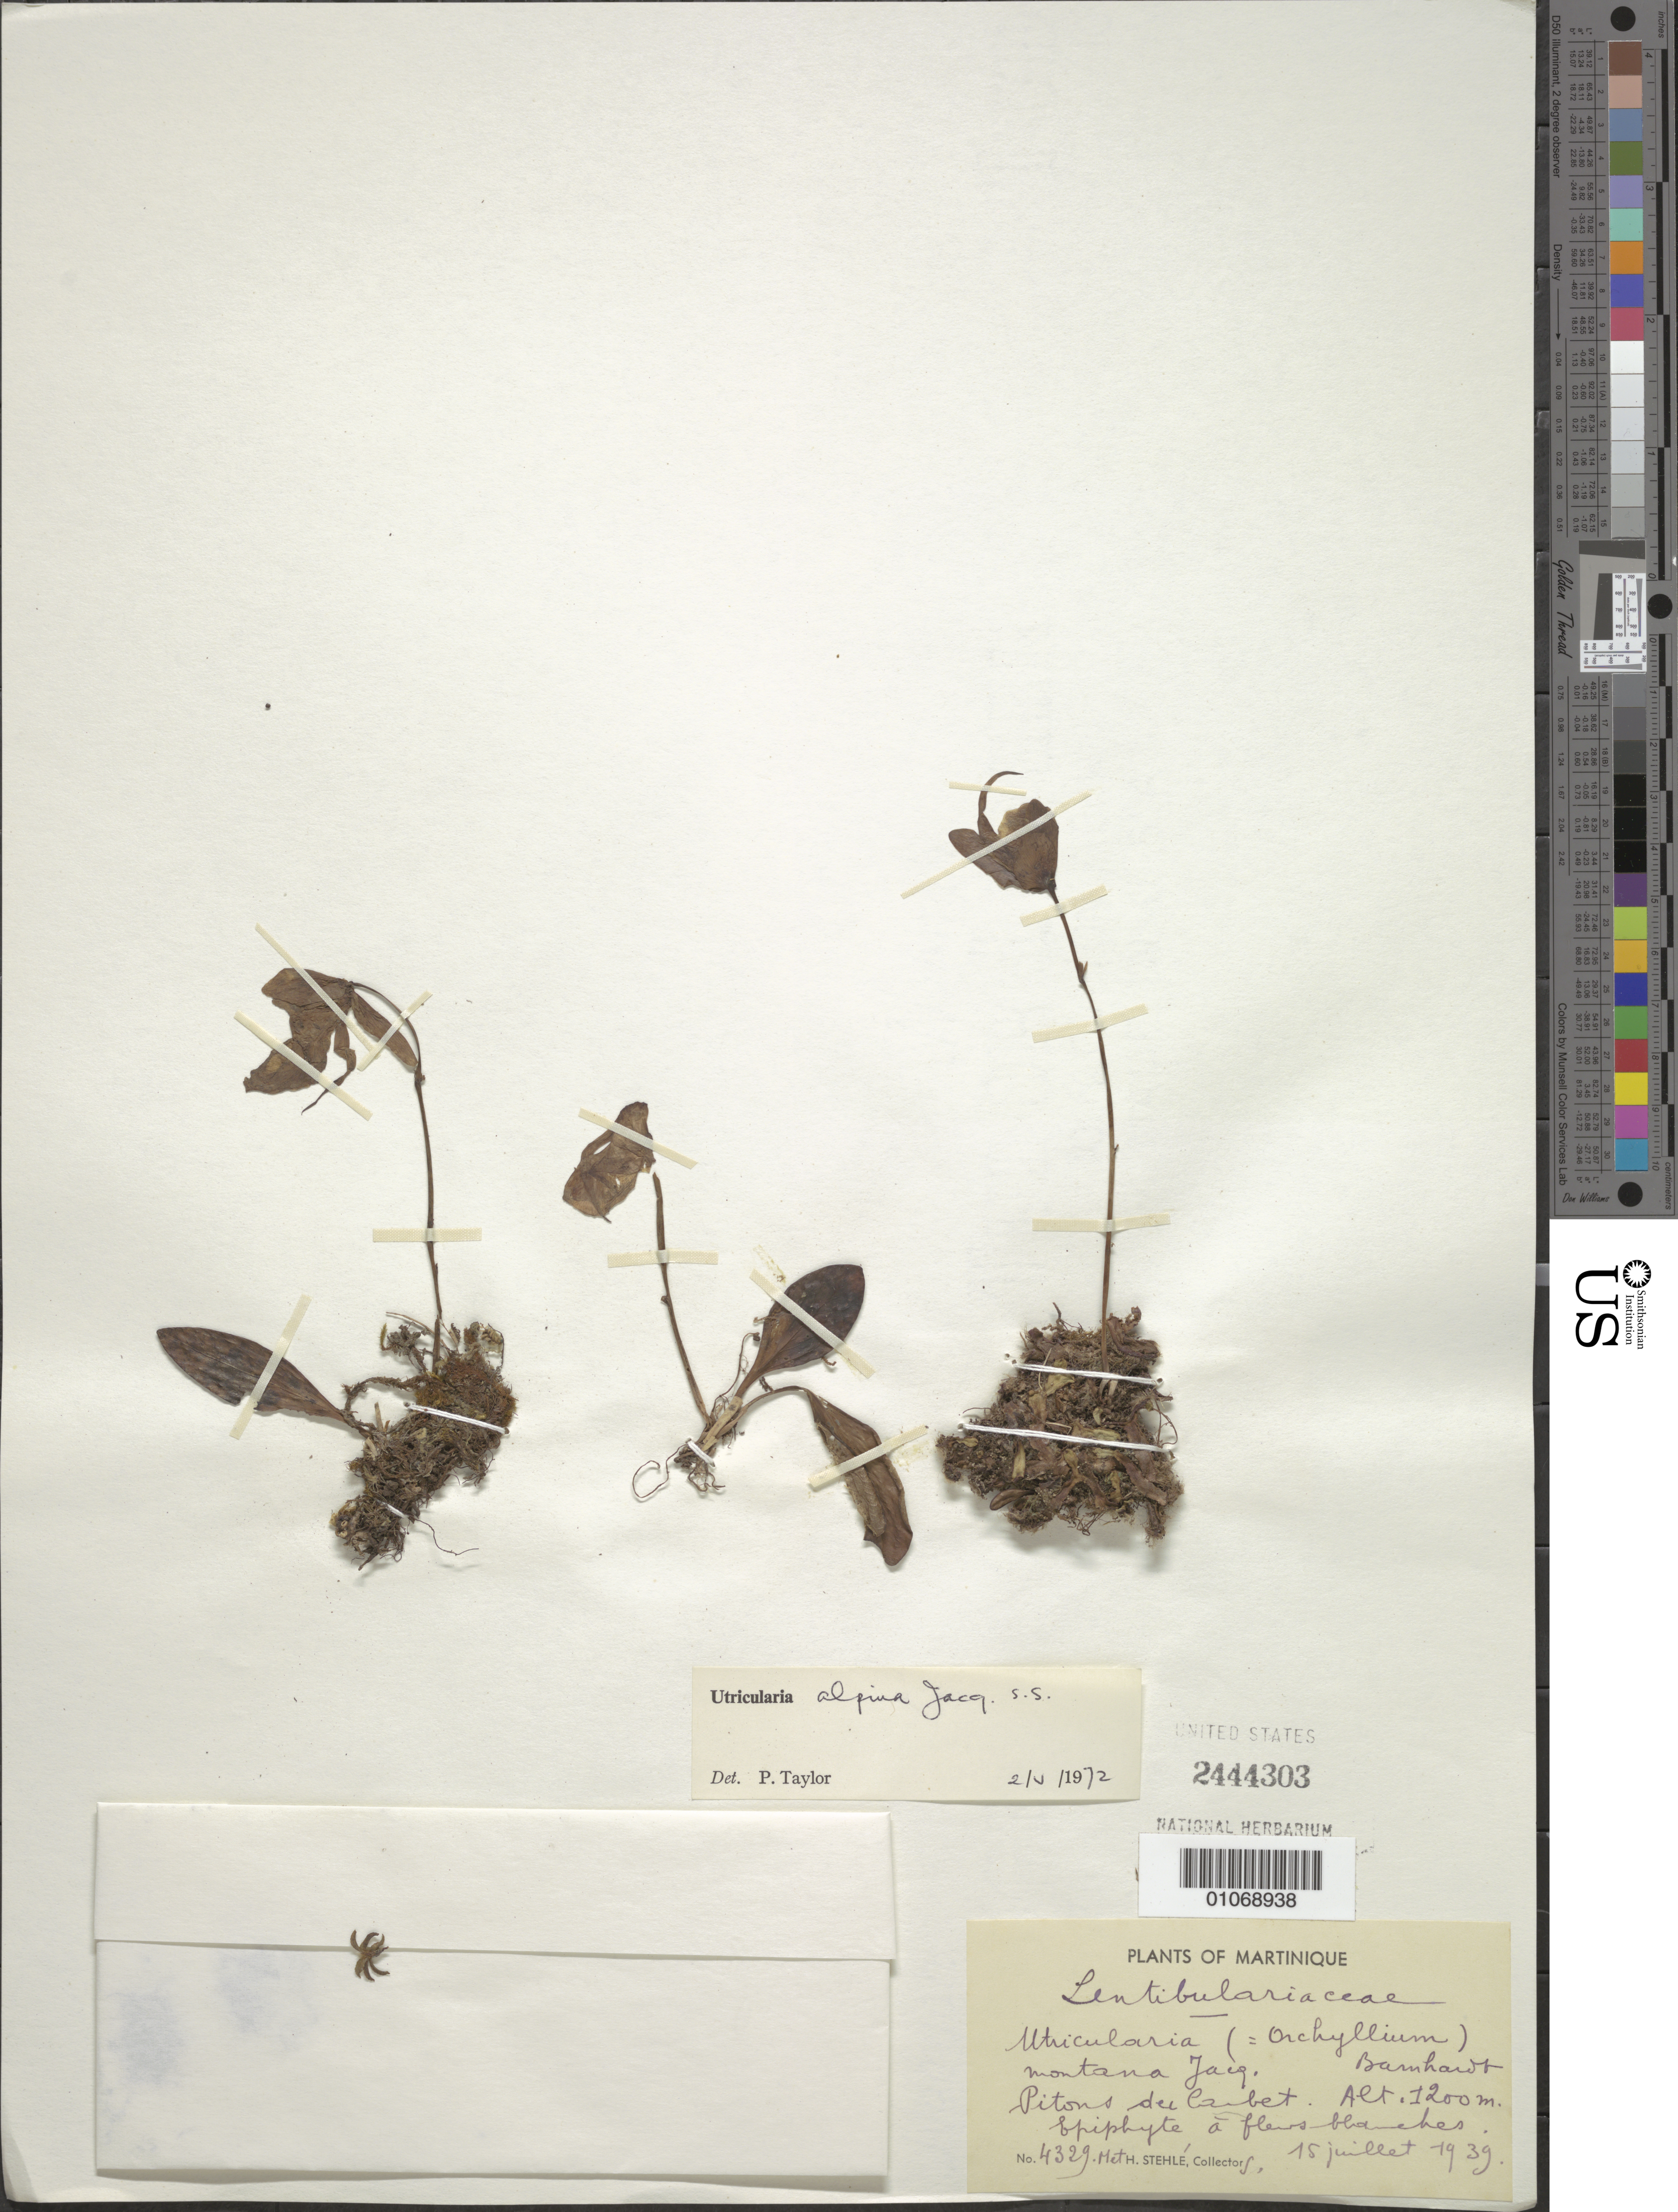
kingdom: Plantae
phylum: Tracheophyta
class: Magnoliopsida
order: Lamiales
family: Lentibulariaceae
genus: Utricularia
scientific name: Utricularia alpina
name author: Jacq.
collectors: H. Stehlé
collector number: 4329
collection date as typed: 15 Jul 1939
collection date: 1939-07-15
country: Martinique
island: Martinique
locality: Mountains of Caribet.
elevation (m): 1200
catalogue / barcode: US 2444303